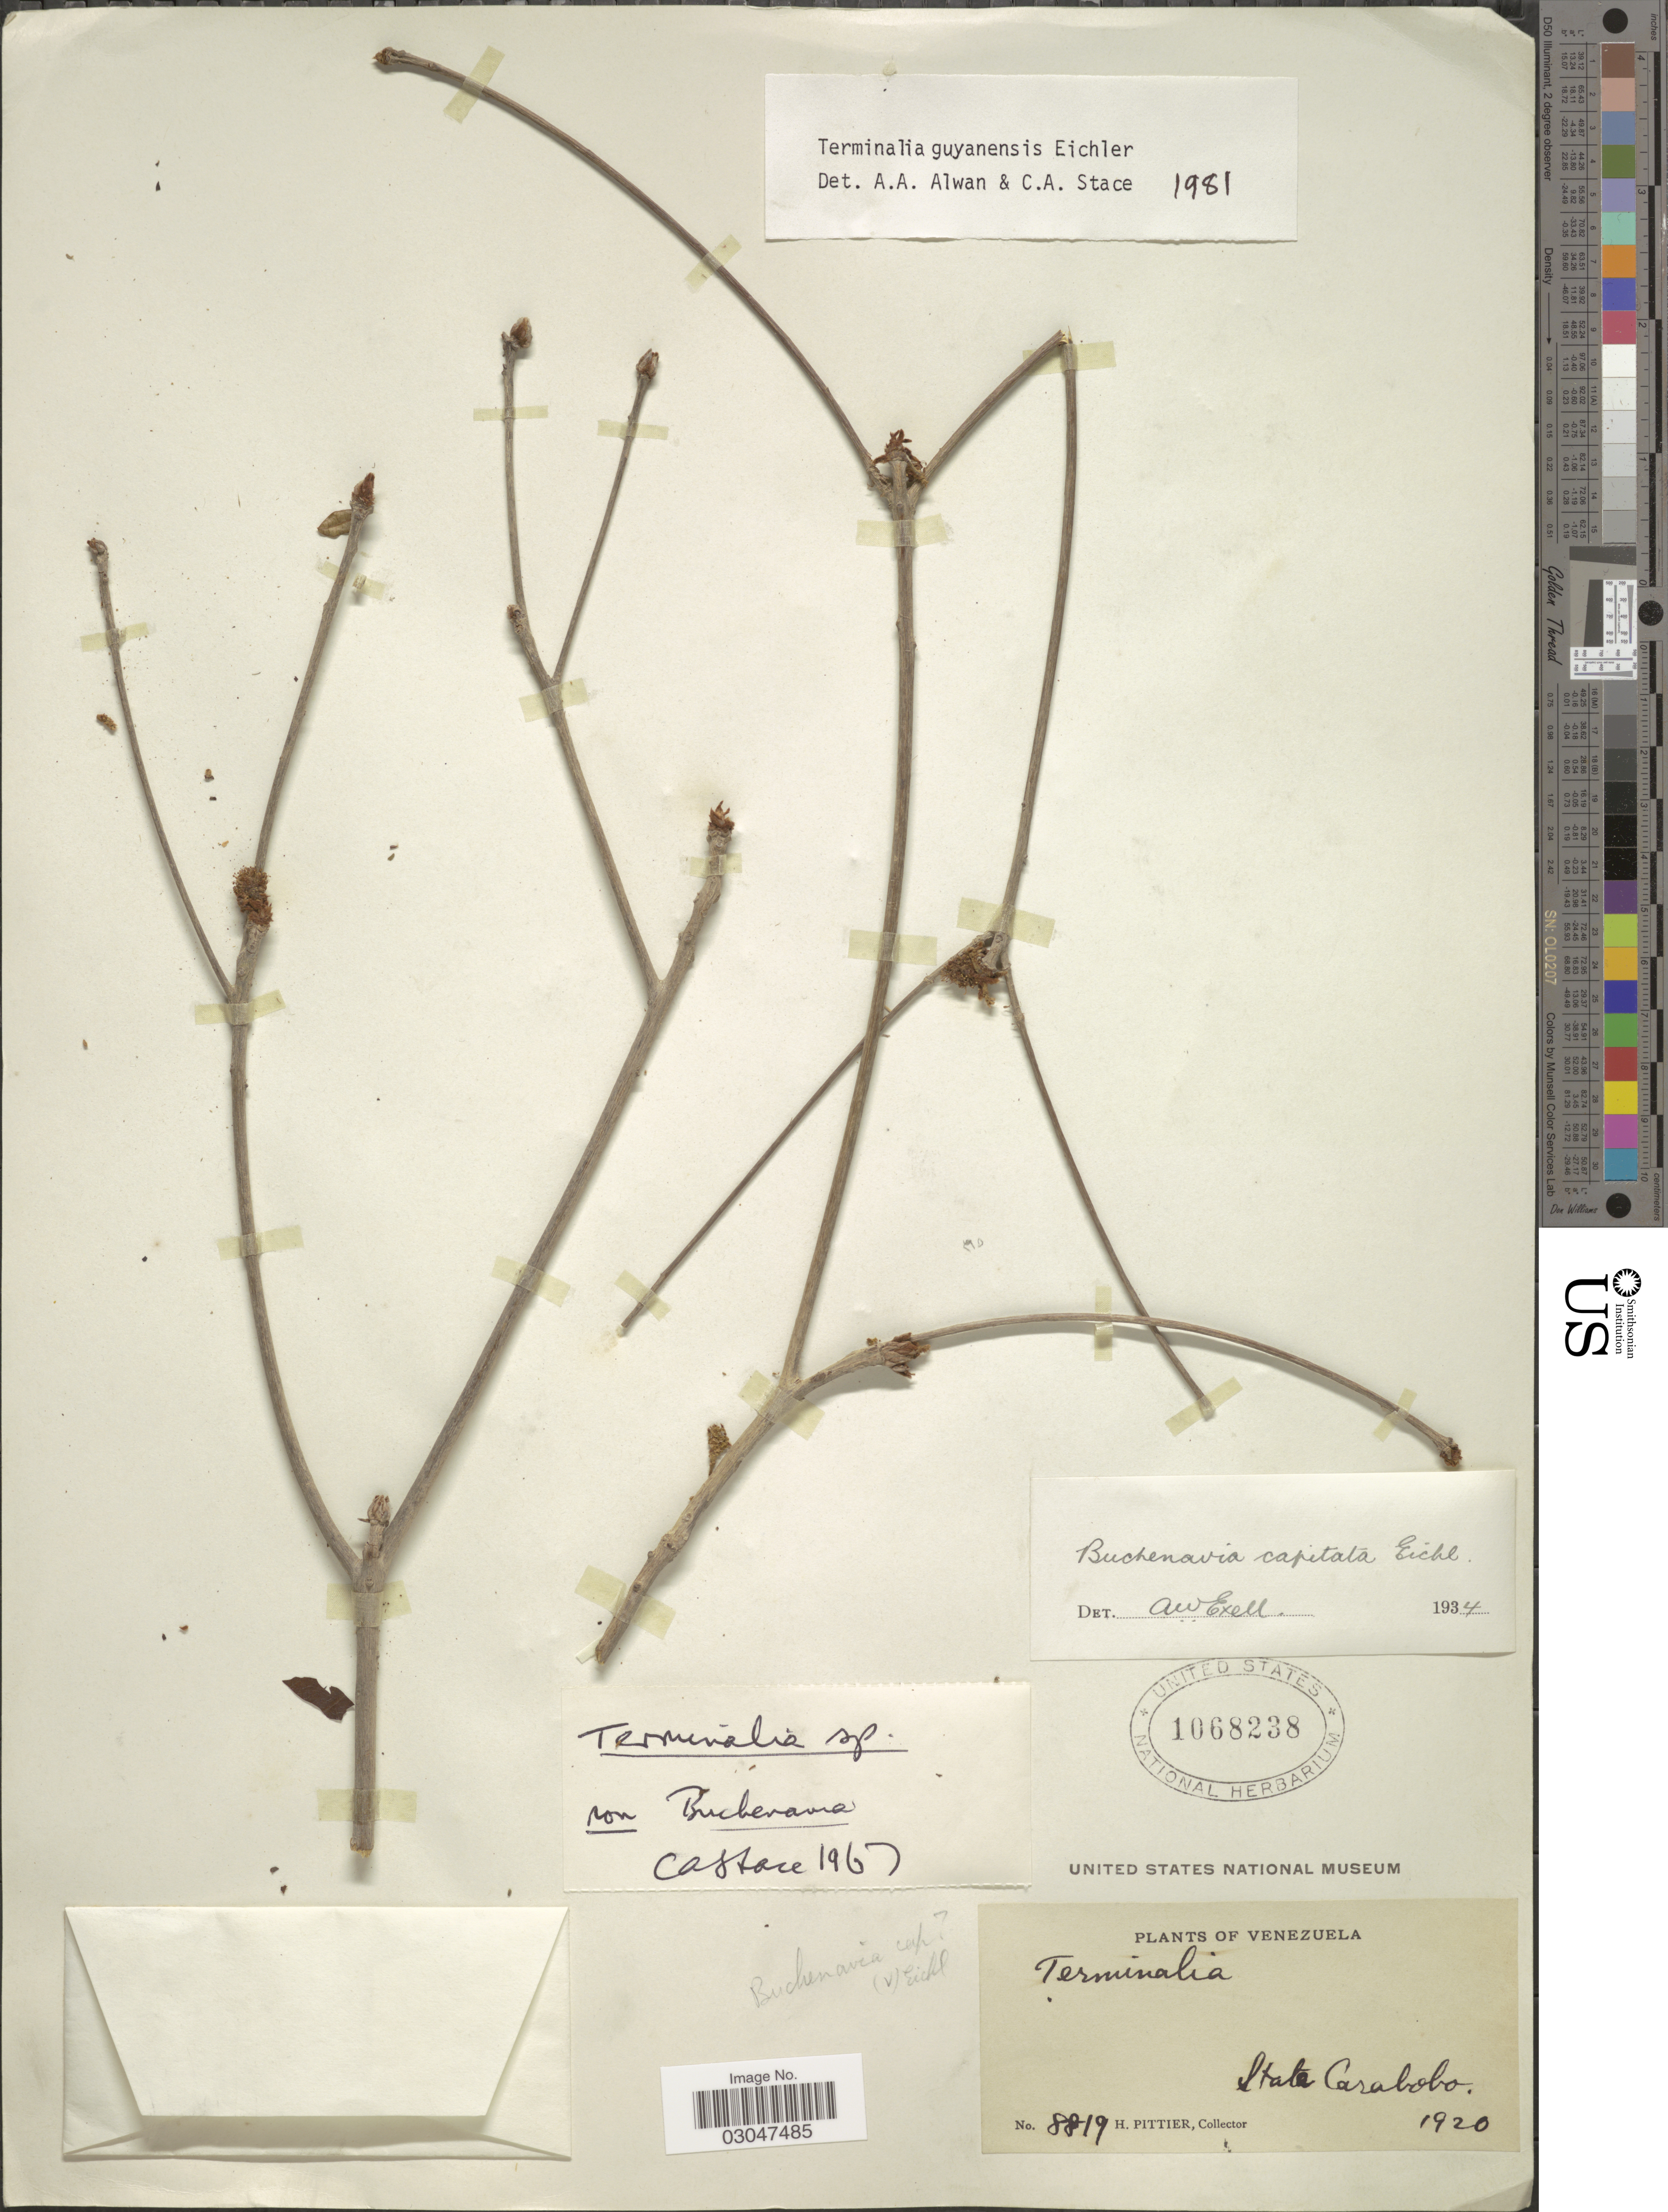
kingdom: Plantae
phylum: Tracheophyta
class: Magnoliopsida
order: Myrtales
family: Combretaceae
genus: Terminalia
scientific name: Terminalia guyanensis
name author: Eichler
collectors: H. F. Pittier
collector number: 8819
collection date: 1920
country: Venezuela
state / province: Carabobo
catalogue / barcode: US 1068238